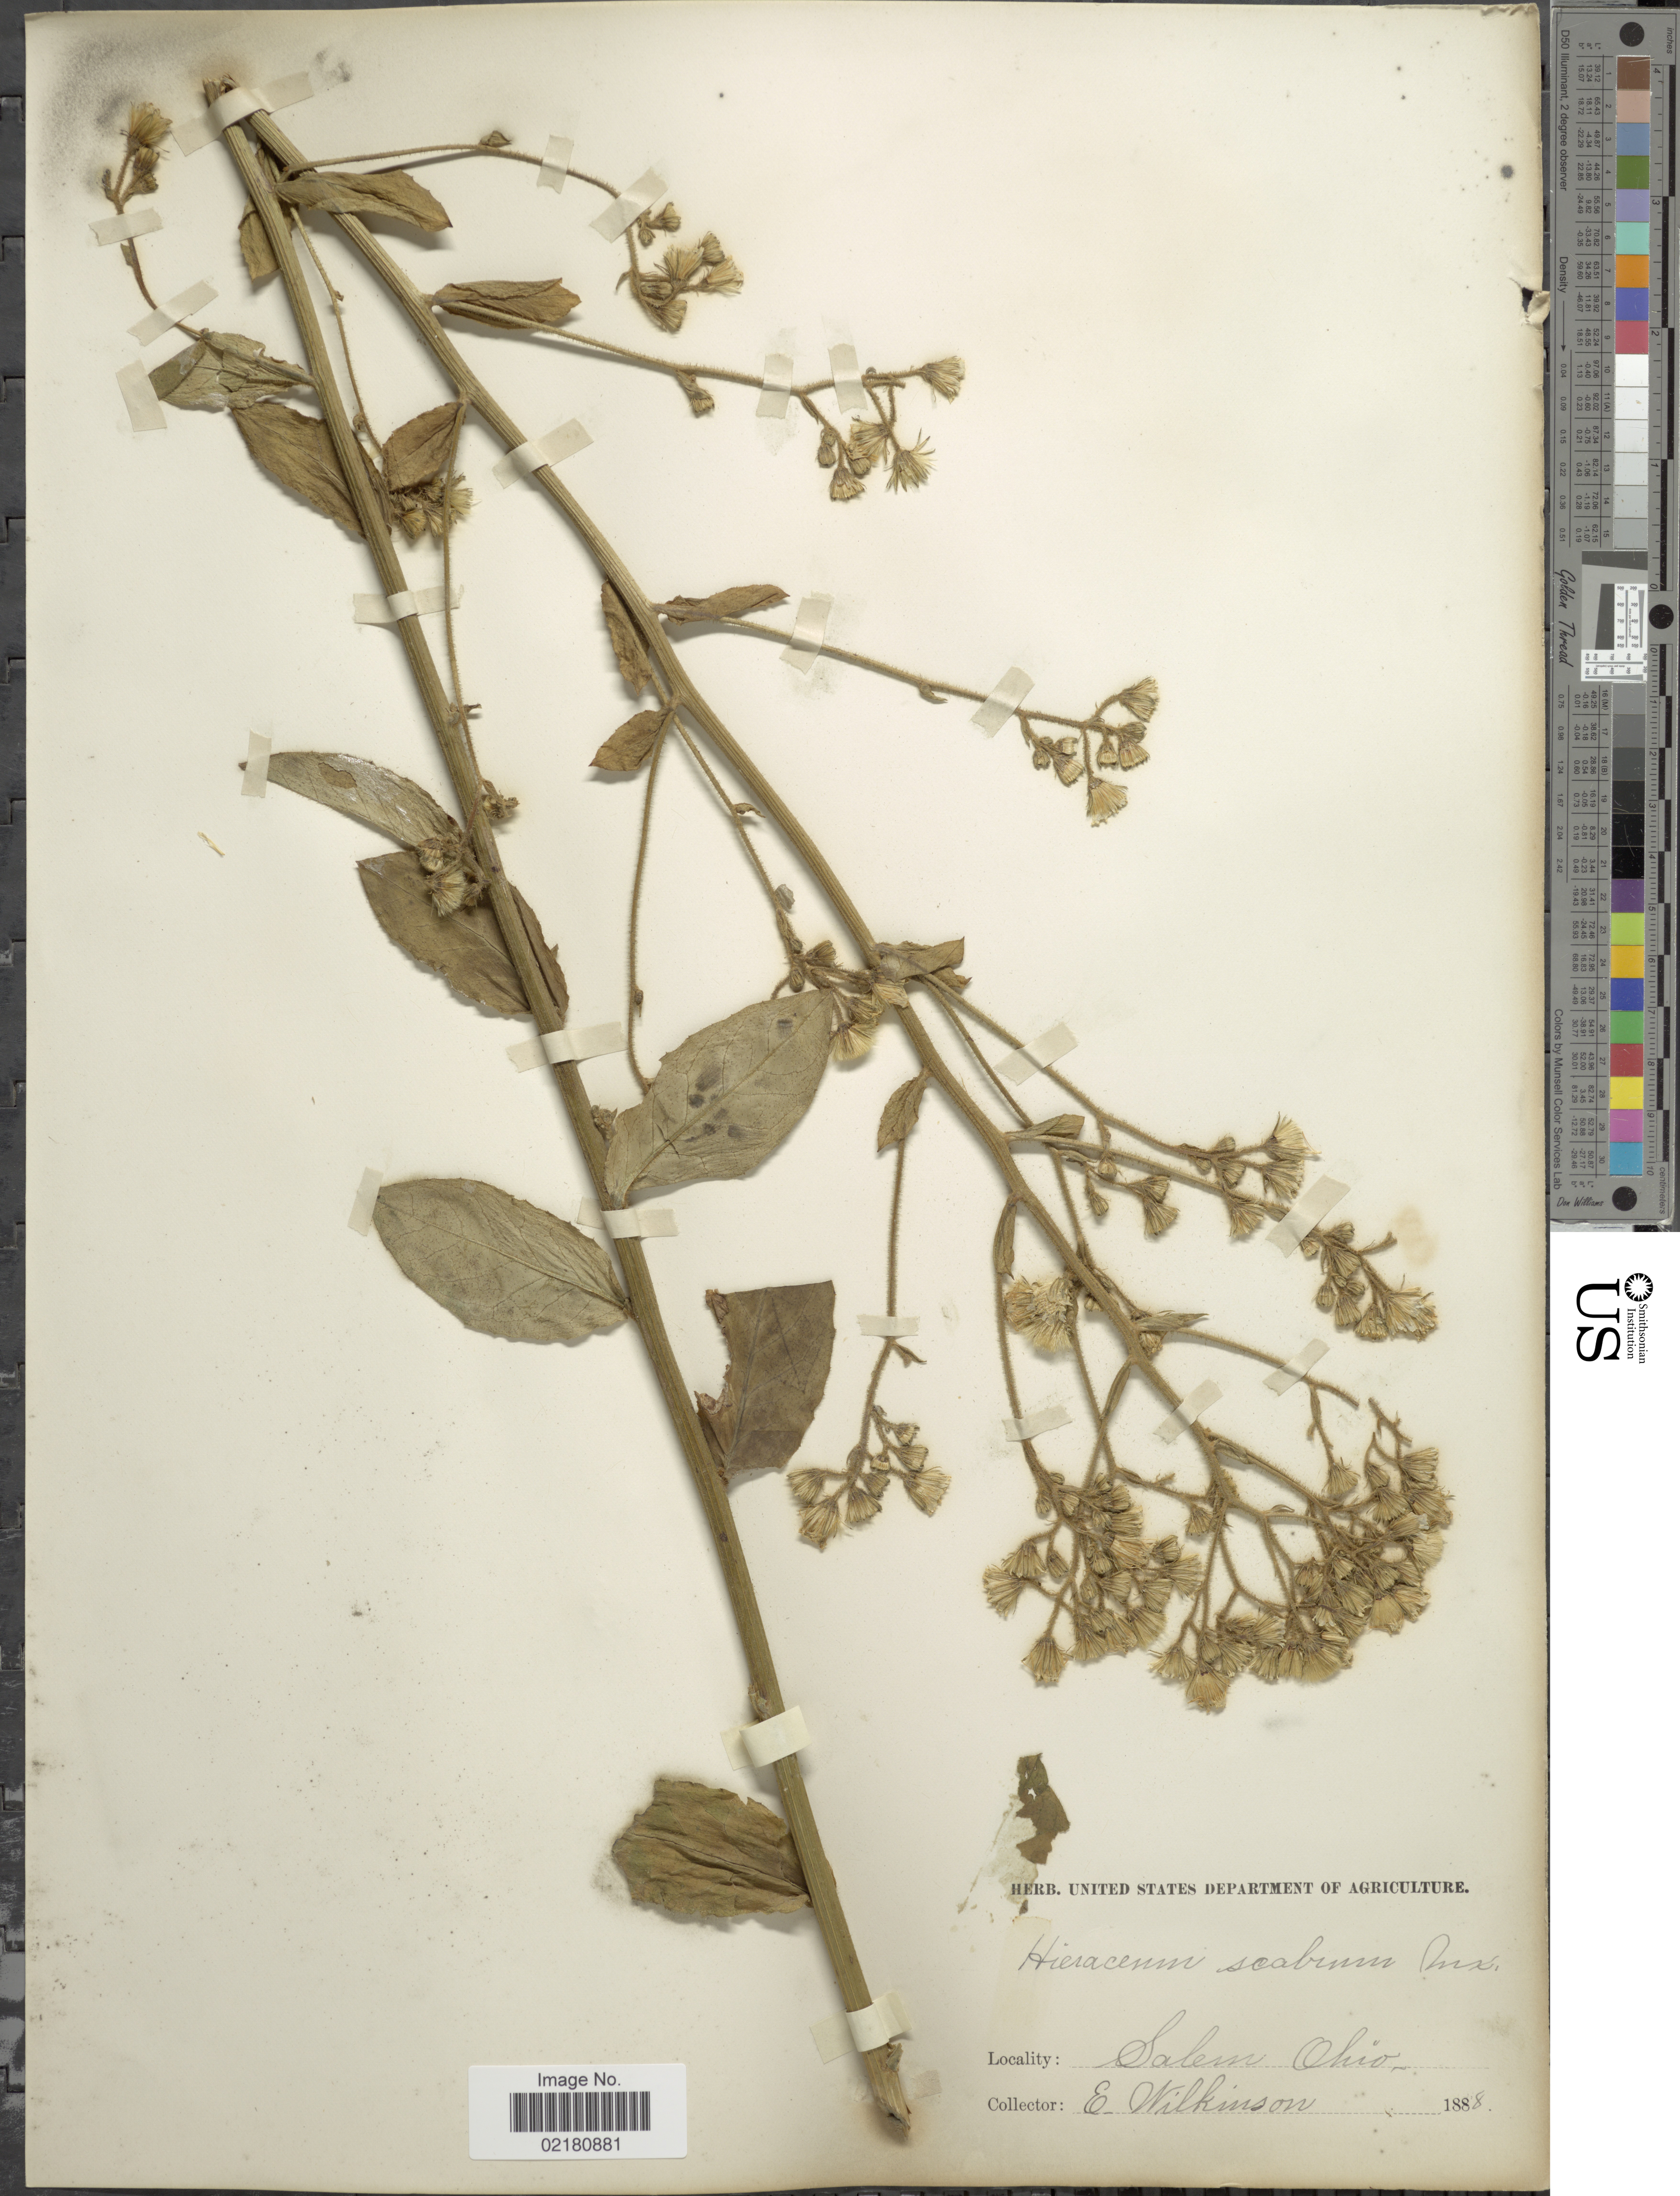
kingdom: Plantae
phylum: Tracheophyta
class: Magnoliopsida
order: Asterales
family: Asteraceae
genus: Pilosella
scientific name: Pilosella verruculata subsp. verruculata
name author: (Link) Soják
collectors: E. Wilkinson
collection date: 1888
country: United States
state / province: Ohio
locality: Salem